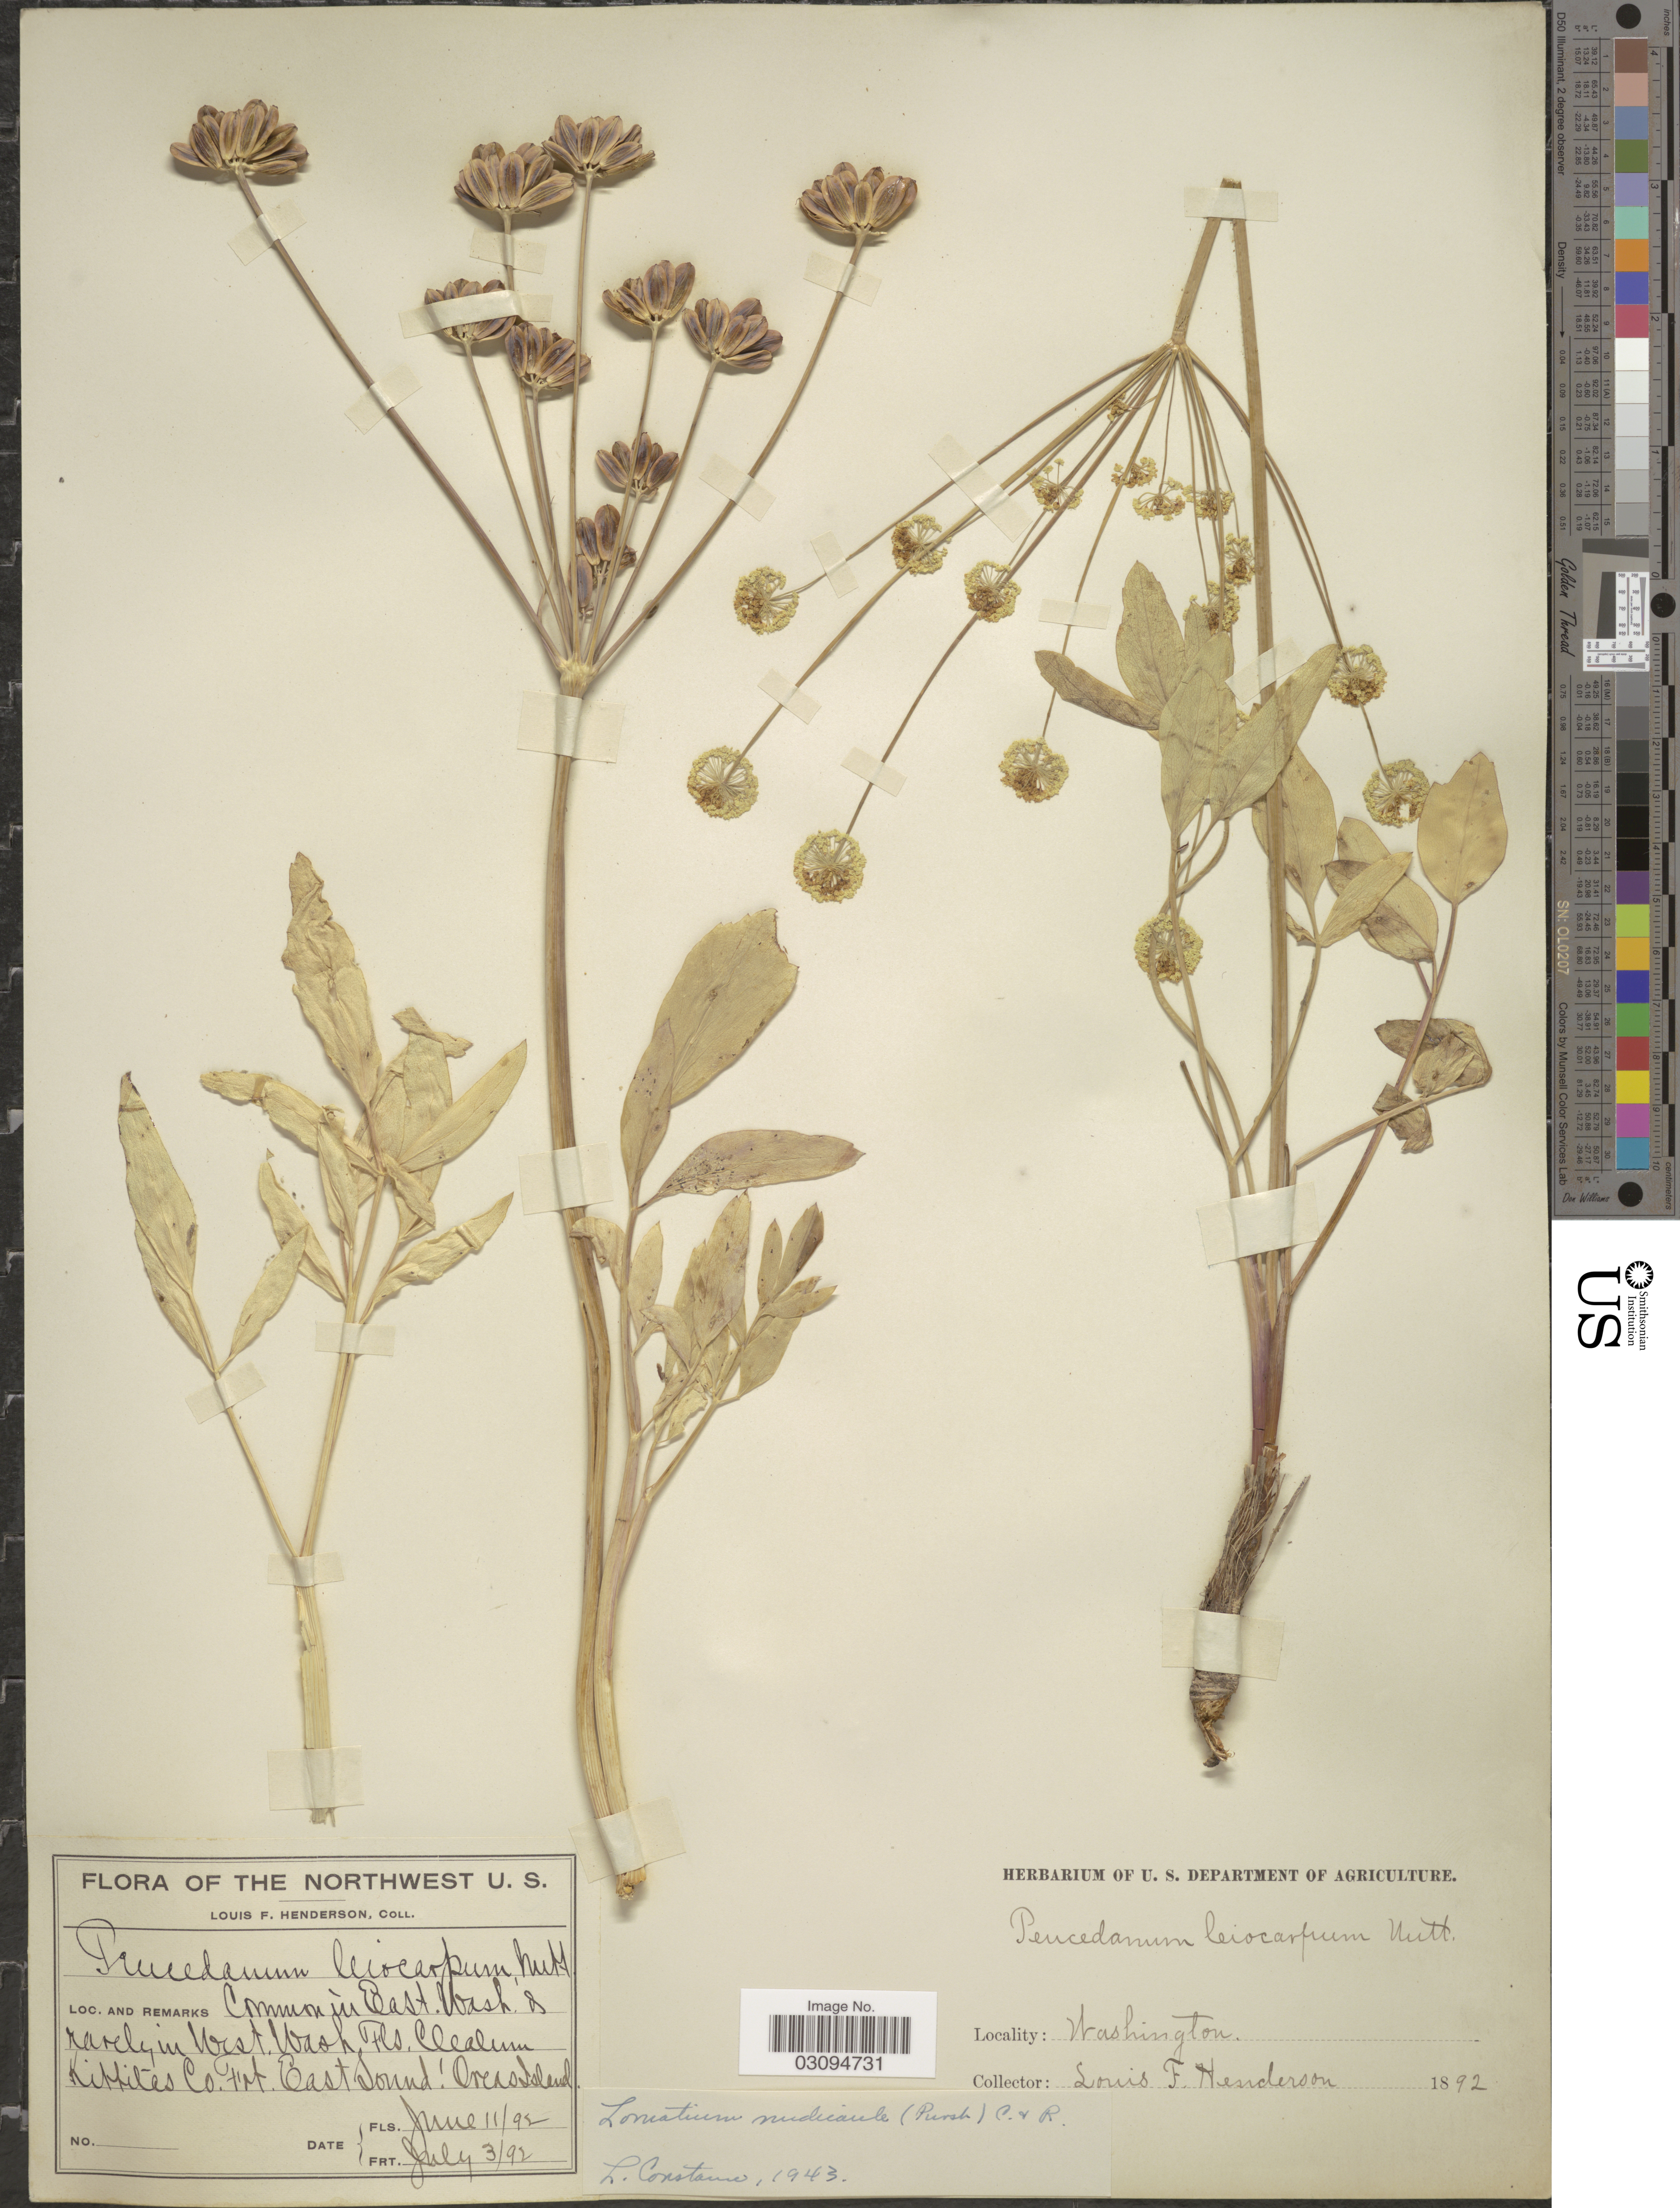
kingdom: Plantae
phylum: Tracheophyta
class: Magnoliopsida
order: Apiales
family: Apiaceae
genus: Lomatium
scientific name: Lomatium nudicaule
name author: (Pursh) J.M. Coult. & Rose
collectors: L. Henderson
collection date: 1892-06-11/1892-07-03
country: United States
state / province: Washington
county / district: Kittitas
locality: Common in East Wash'd rarely in West Wash. Fls Clealum Kittitas Co Fort East Sound.